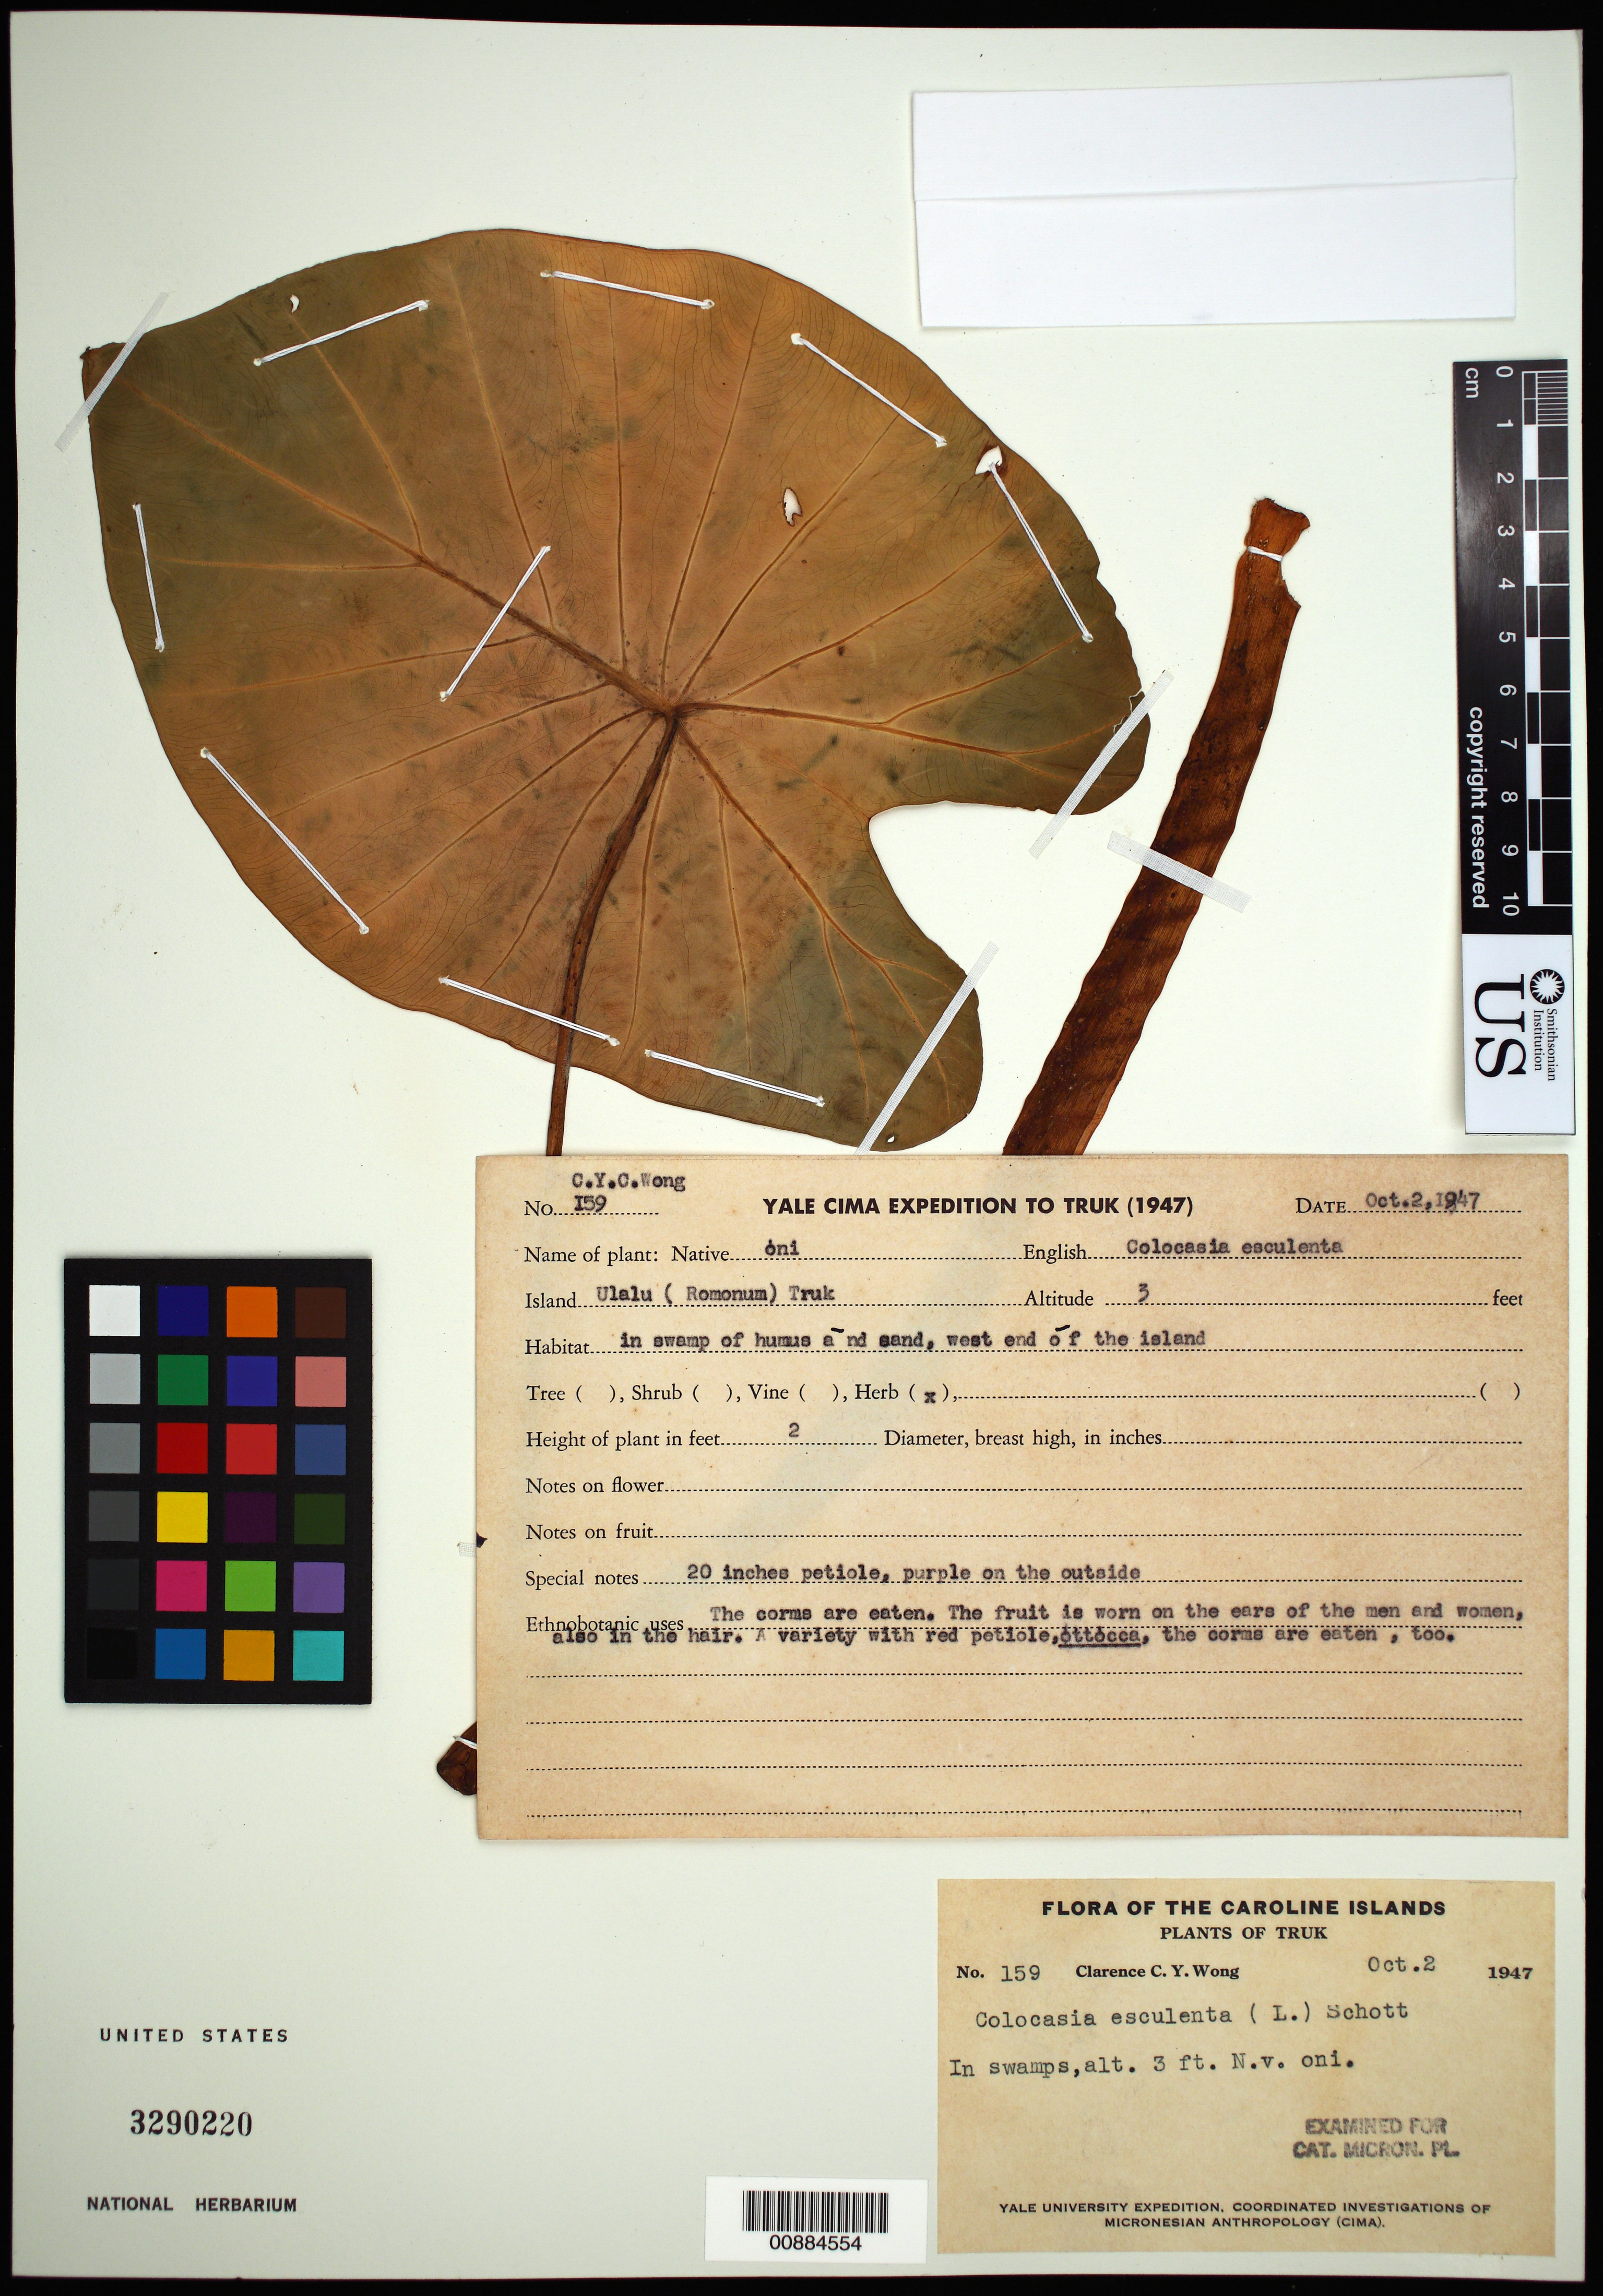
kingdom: Plantae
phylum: Tracheophyta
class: Liliopsida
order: Alismatales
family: Araceae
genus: Colocasia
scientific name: Colocasia esculenta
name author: (L.) Schott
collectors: C. Wong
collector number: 159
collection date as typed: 02 Oct 1947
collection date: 1947-10-02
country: Micronesia, Federated States of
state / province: Truk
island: Romonum [Ulalu]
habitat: In swamp of humus and sand, west end of the island.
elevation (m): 1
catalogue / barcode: US 3290220